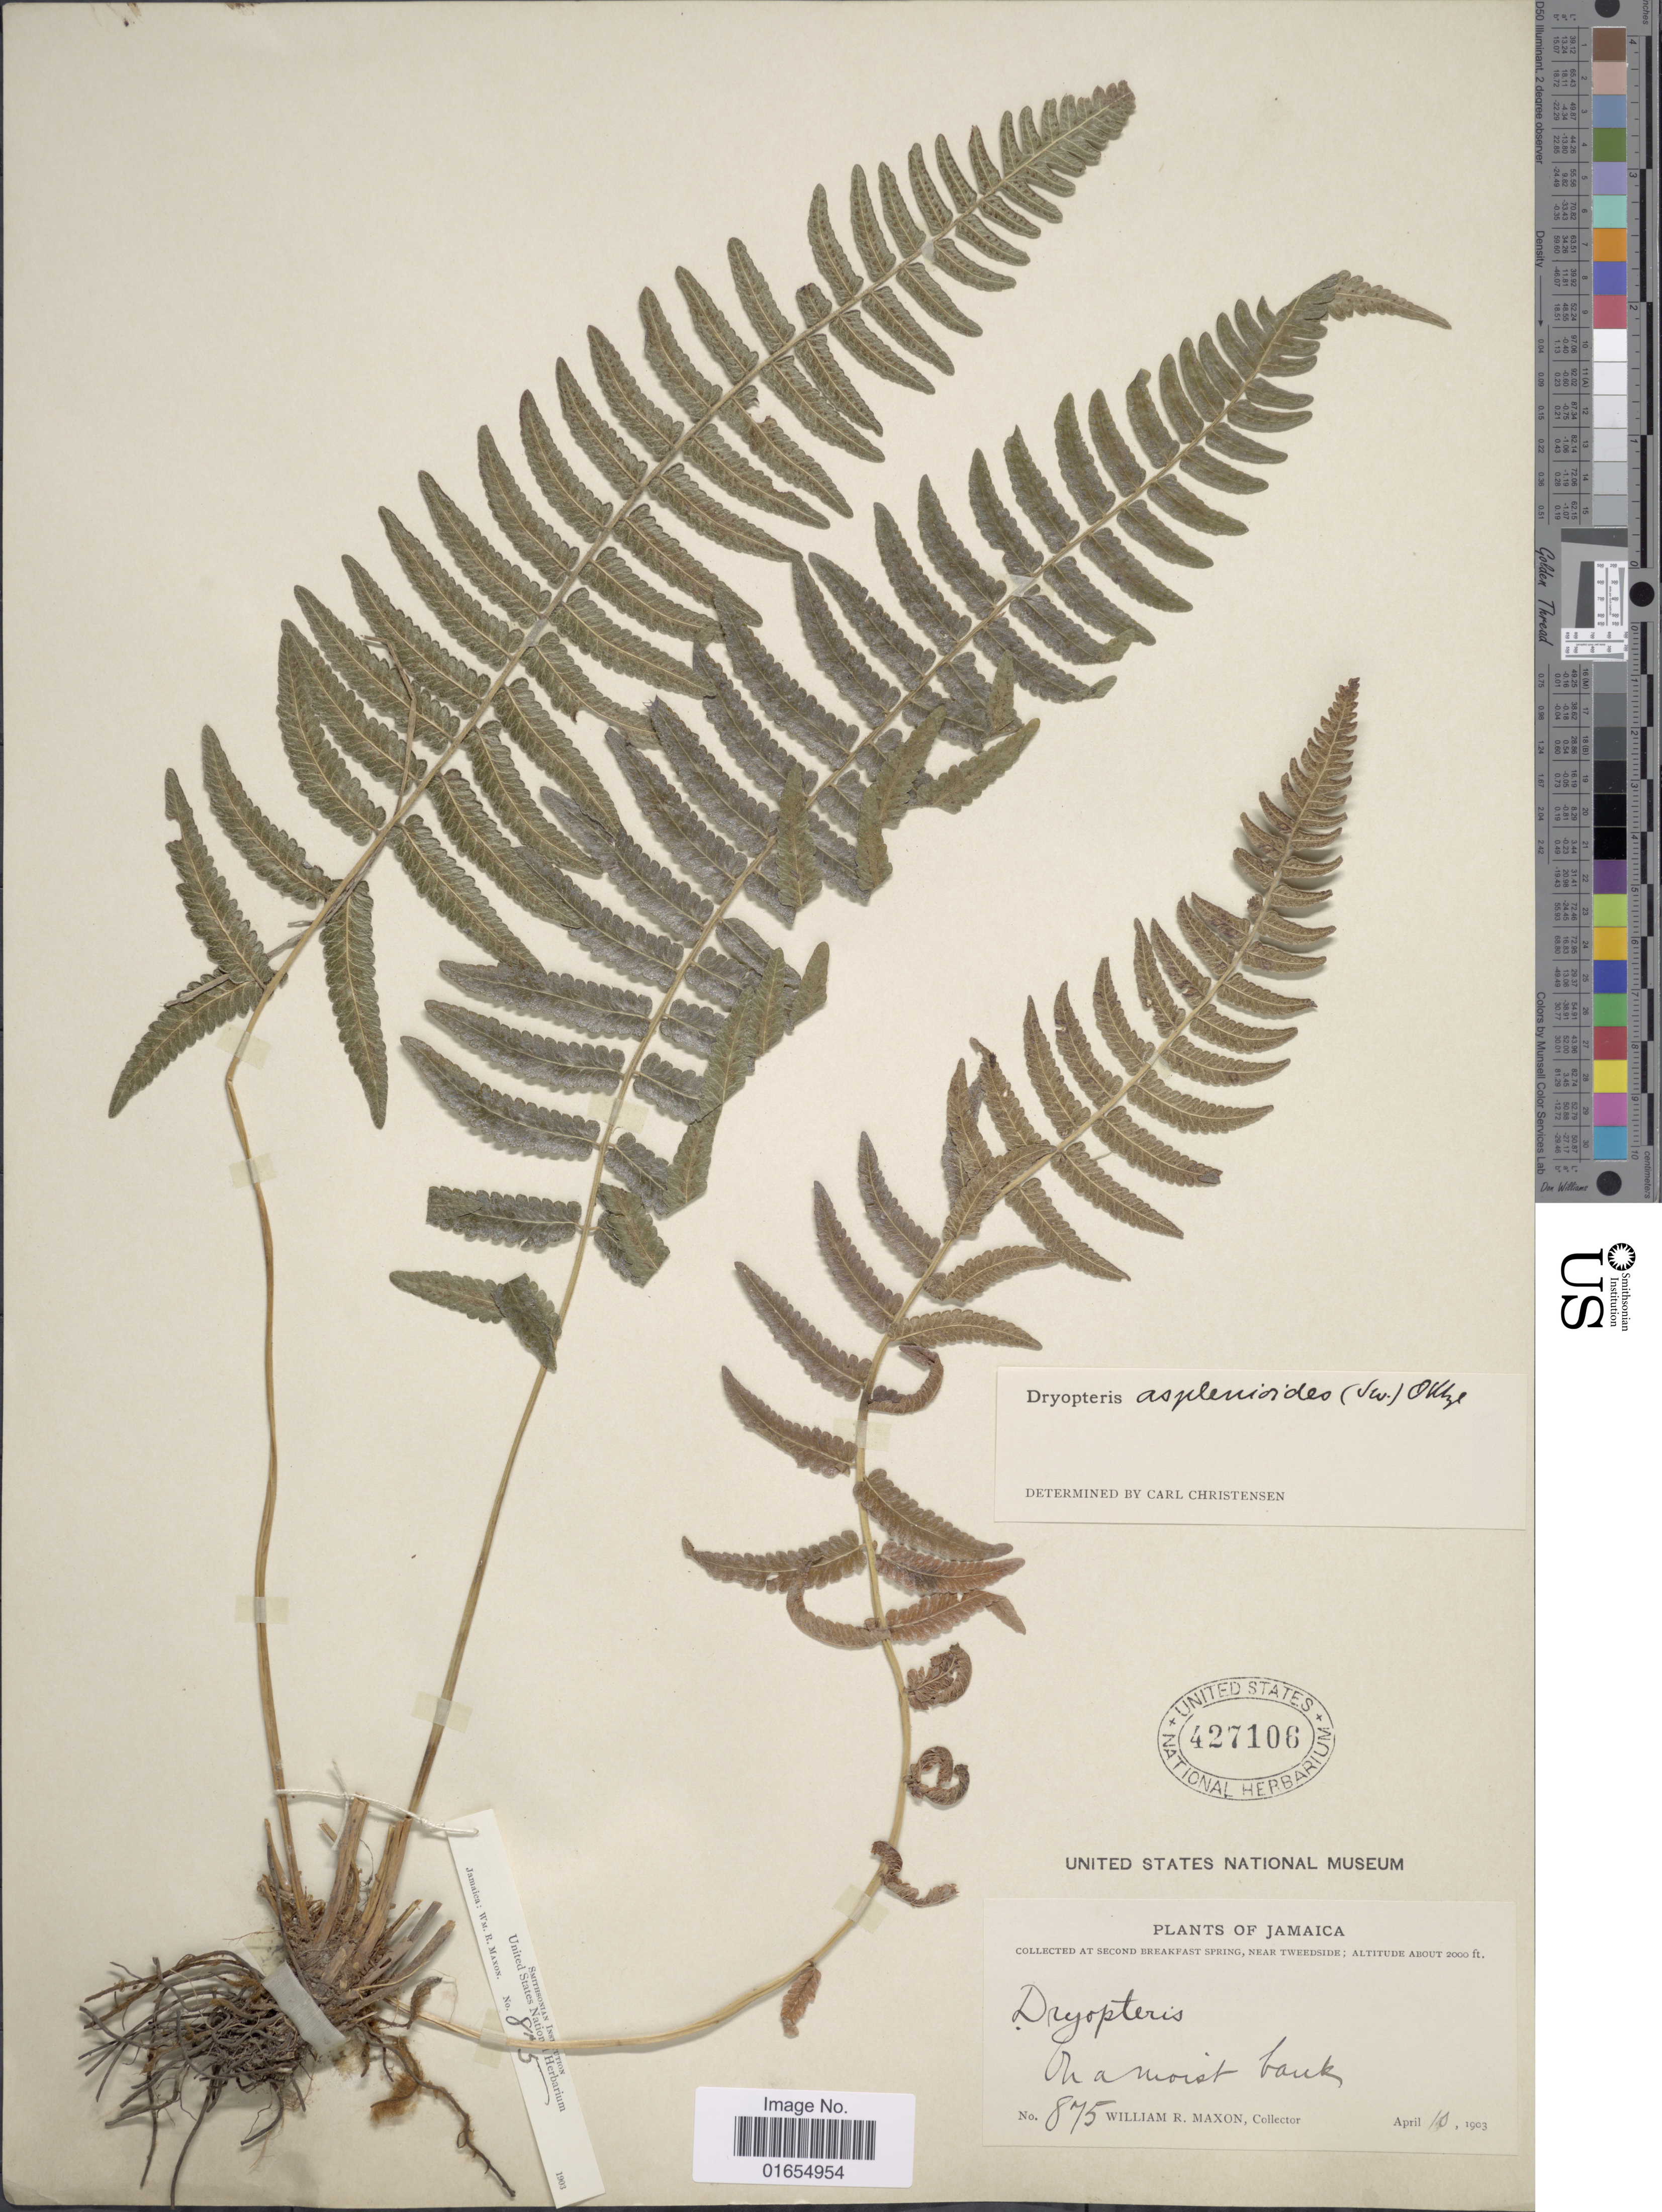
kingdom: Plantae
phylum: Tracheophyta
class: Polypodiopsida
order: Polypodiales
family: Thelypteridaceae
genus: Goniopteris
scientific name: Goniopteris retroflexa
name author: (L.) Pic. Serm.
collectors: W. R. Maxon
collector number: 875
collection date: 1903-04-10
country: Jamaica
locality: Collected at second breakfast spring, near tweedside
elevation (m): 610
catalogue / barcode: US 427106